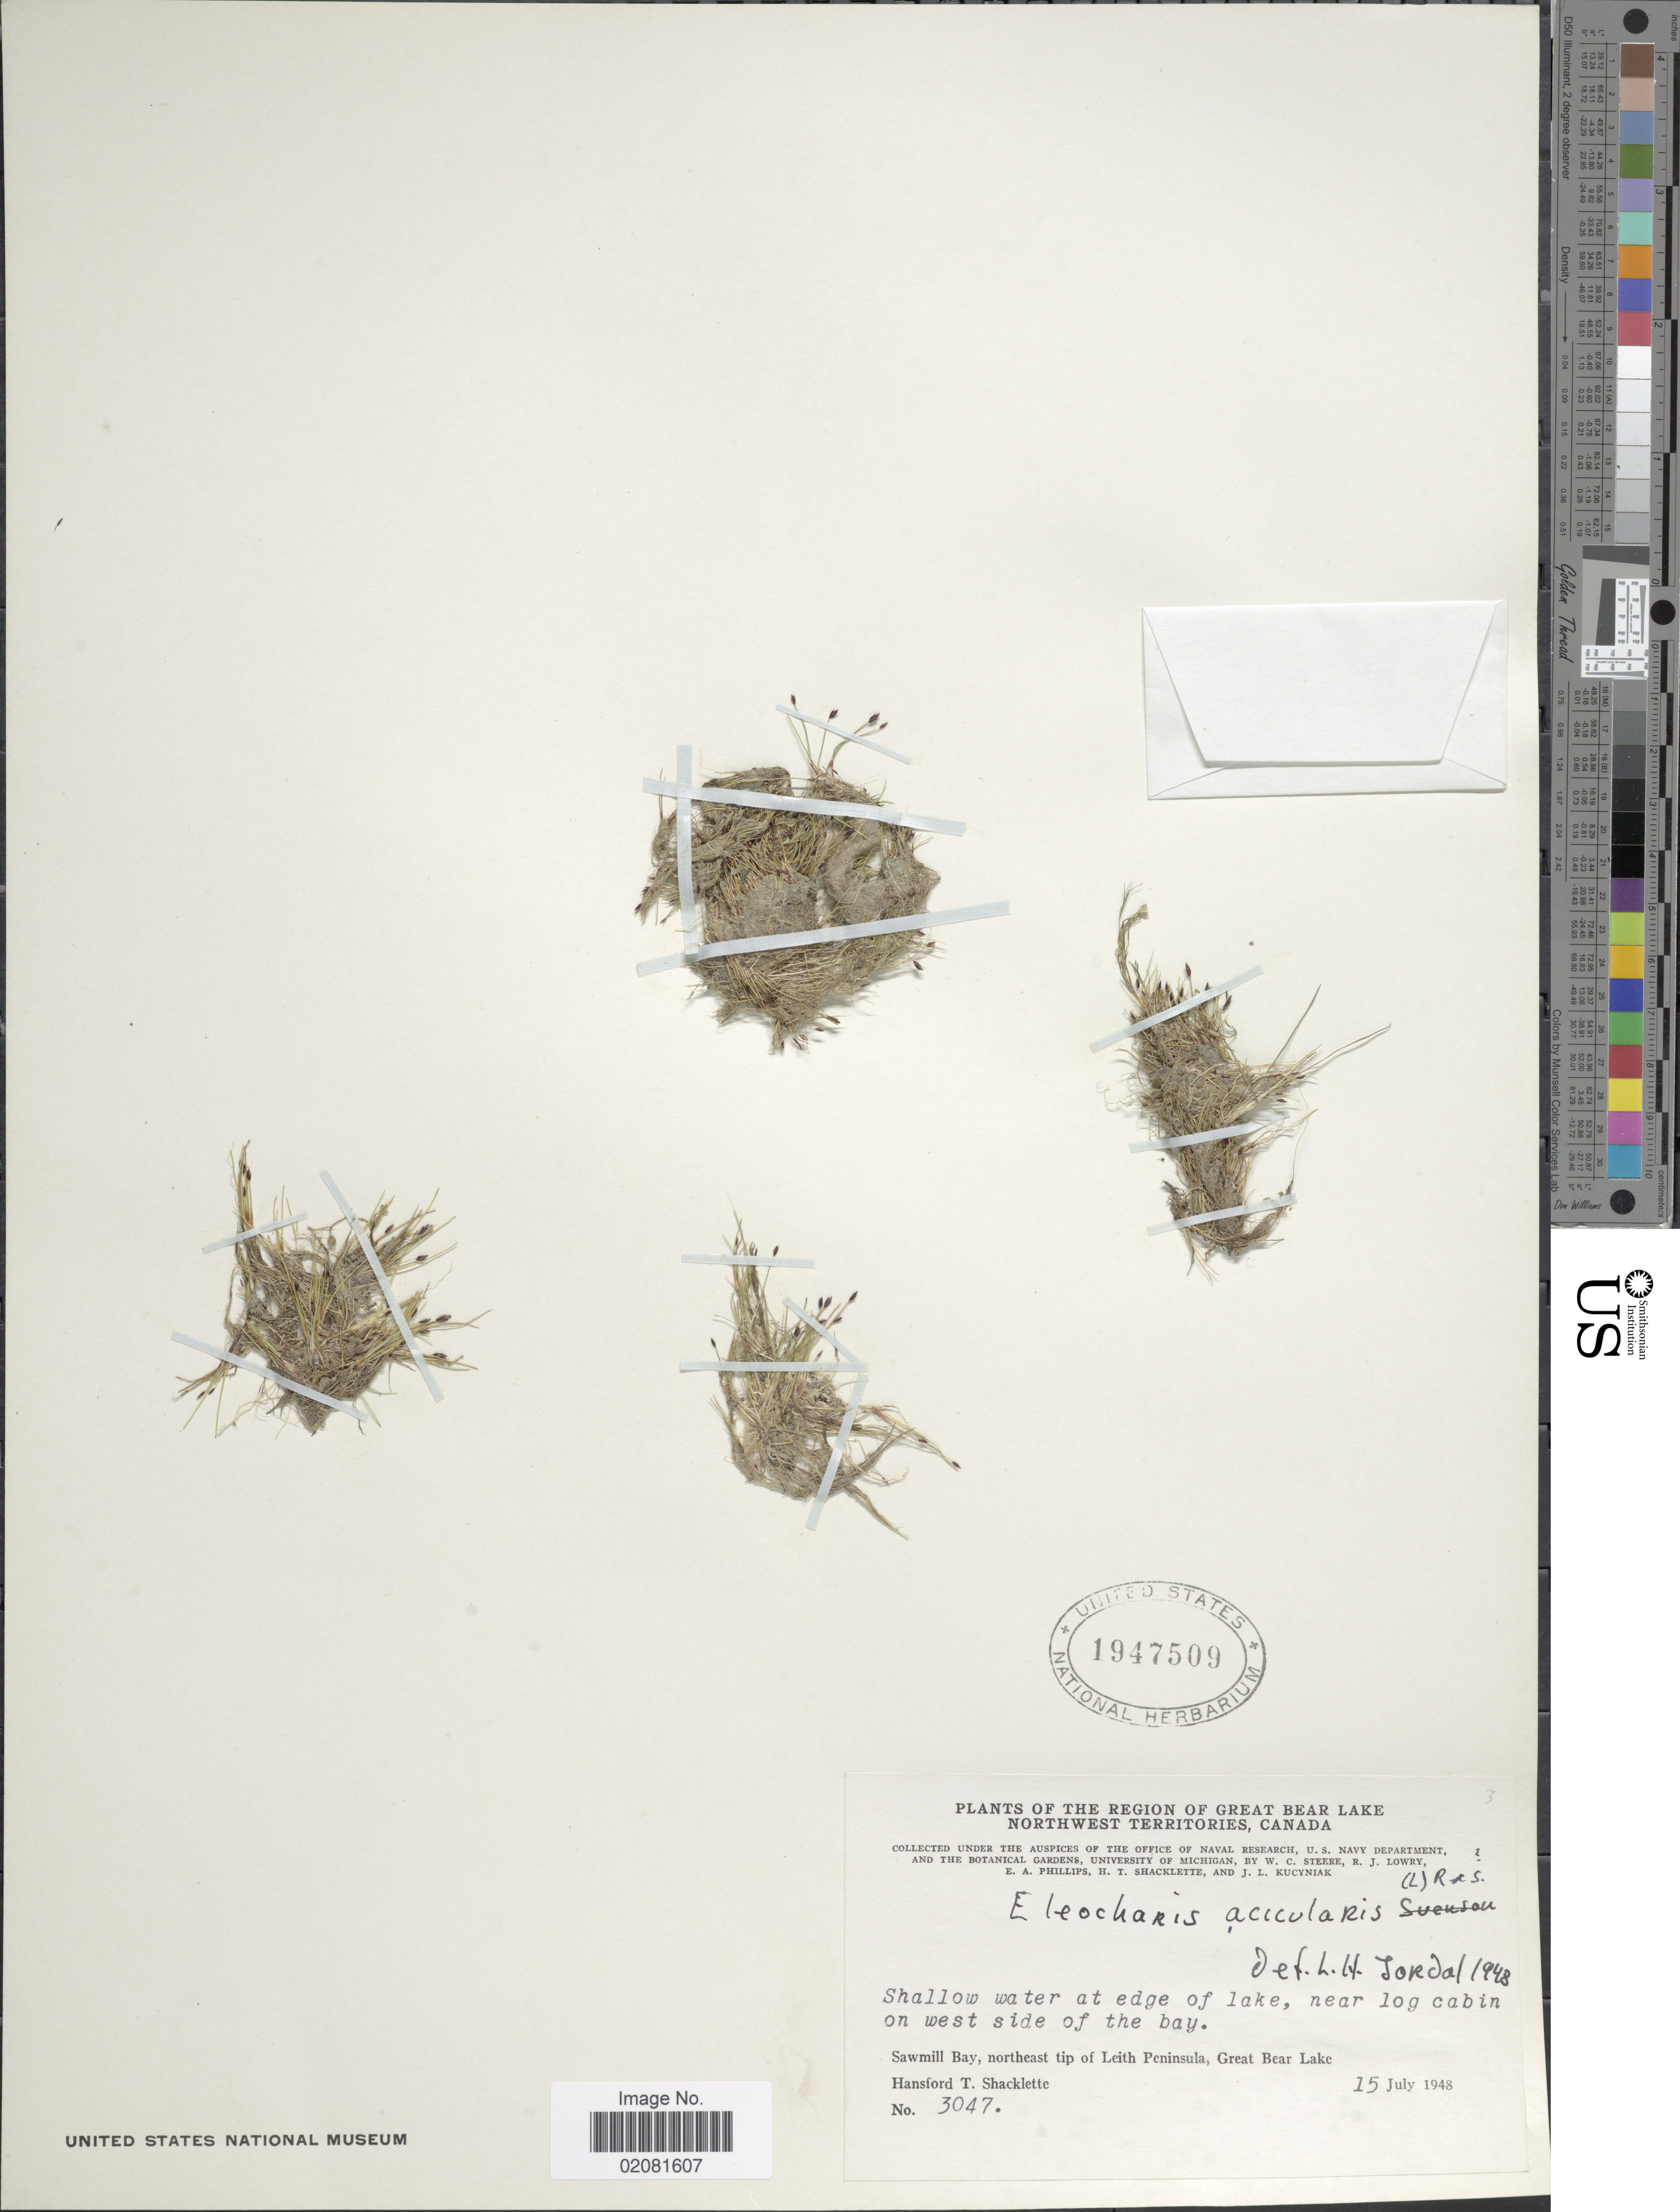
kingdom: Plantae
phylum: Tracheophyta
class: Liliopsida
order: Poales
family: Cyperaceae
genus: Eleocharis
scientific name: Eleocharis acicularis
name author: (L.) Roem. & Schult.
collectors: H. Shacklette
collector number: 3047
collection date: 1948-07-15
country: Canada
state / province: Northwest Territories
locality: Region of Great Bear Lake. Shallow water at edge of lake, near log cabin on west side of the bay. Sawmill Bay, northeast tip of Leith Peninsula, Great Bear Lake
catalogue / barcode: US 1947509